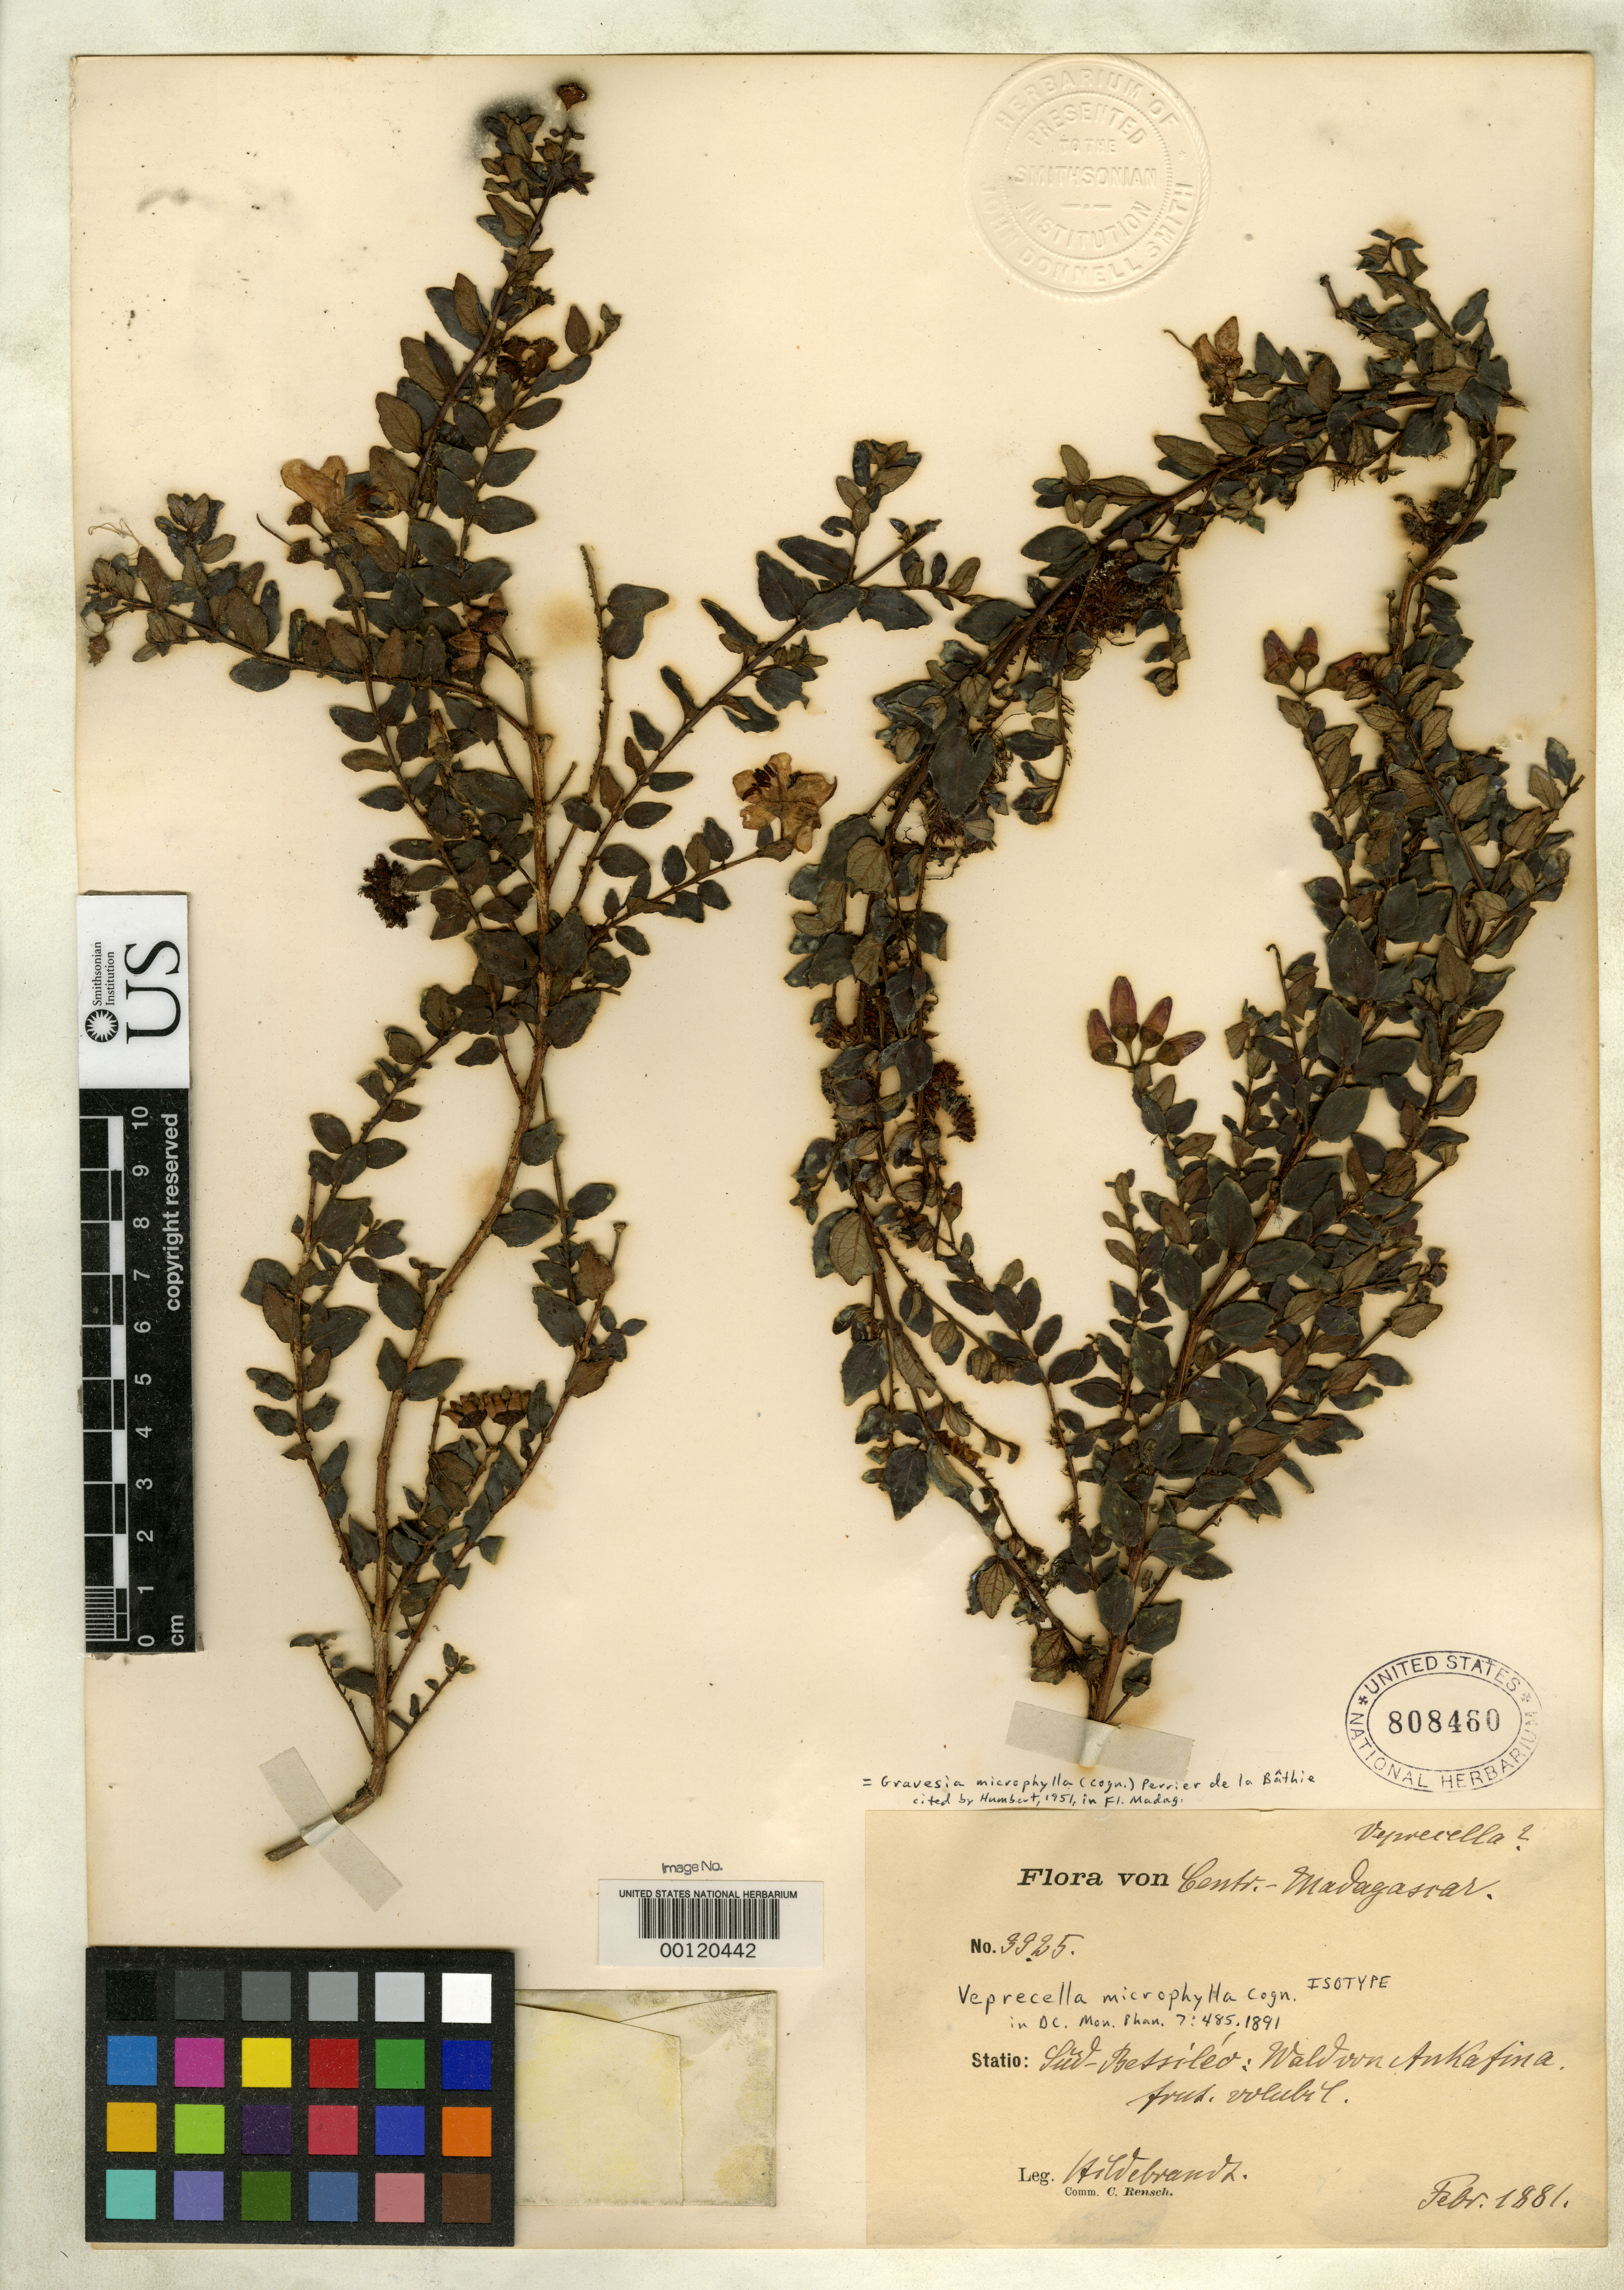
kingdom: Plantae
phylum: Tracheophyta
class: Magnoliopsida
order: Myrtales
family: Melastomataceae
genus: Veprecella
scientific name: Veprecella microcephala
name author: Cogn. in A. DC.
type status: Isotype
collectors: J. Hildebrandt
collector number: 3925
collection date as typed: Feb 1881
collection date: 1881-02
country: Madagascar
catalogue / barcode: US 808460